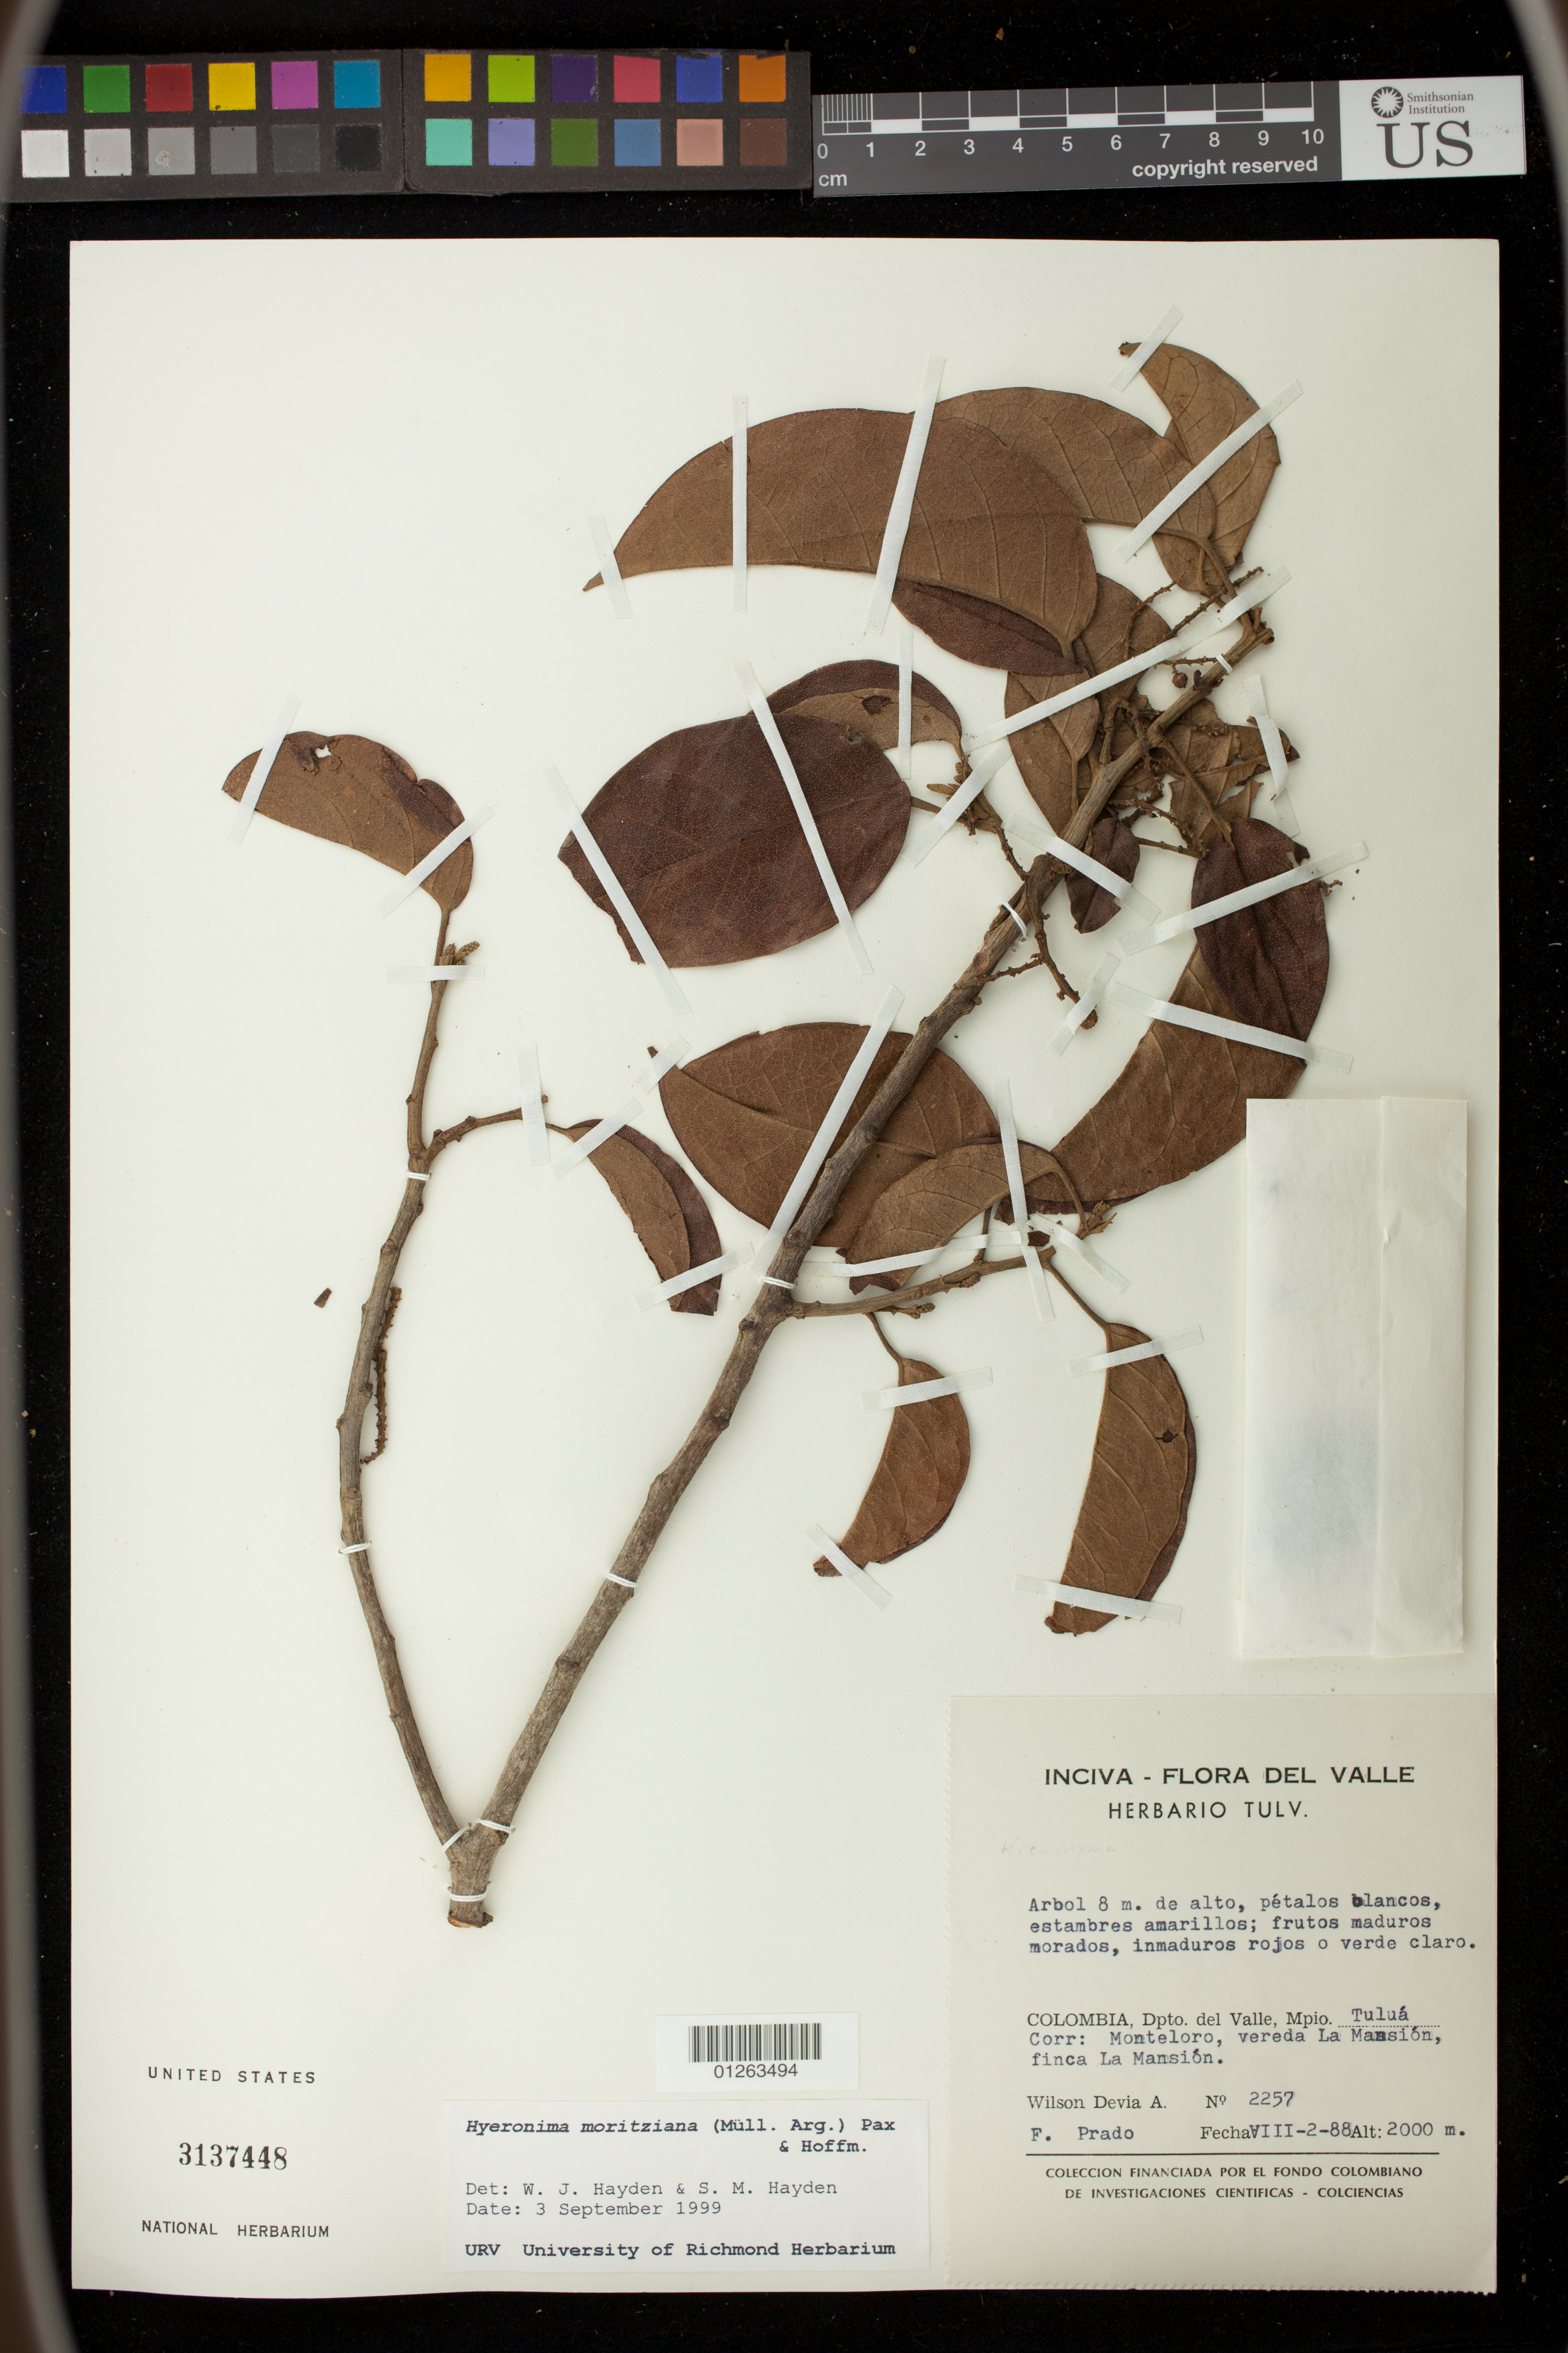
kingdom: Plantae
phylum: Tracheophyta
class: Magnoliopsida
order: Malpighiales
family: Phyllanthaceae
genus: Hieronyma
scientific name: Hieronyma moritziana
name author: (Müll. Arg.) Pax ex K. Hoffm.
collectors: D. A. Wilson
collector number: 2257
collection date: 1988-08-02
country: Colombia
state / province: Valle del Cauca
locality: Mpio. Tula Corr: Monteloro, veranda La Mansion, finca La Mansion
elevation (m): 2008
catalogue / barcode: US 3137448